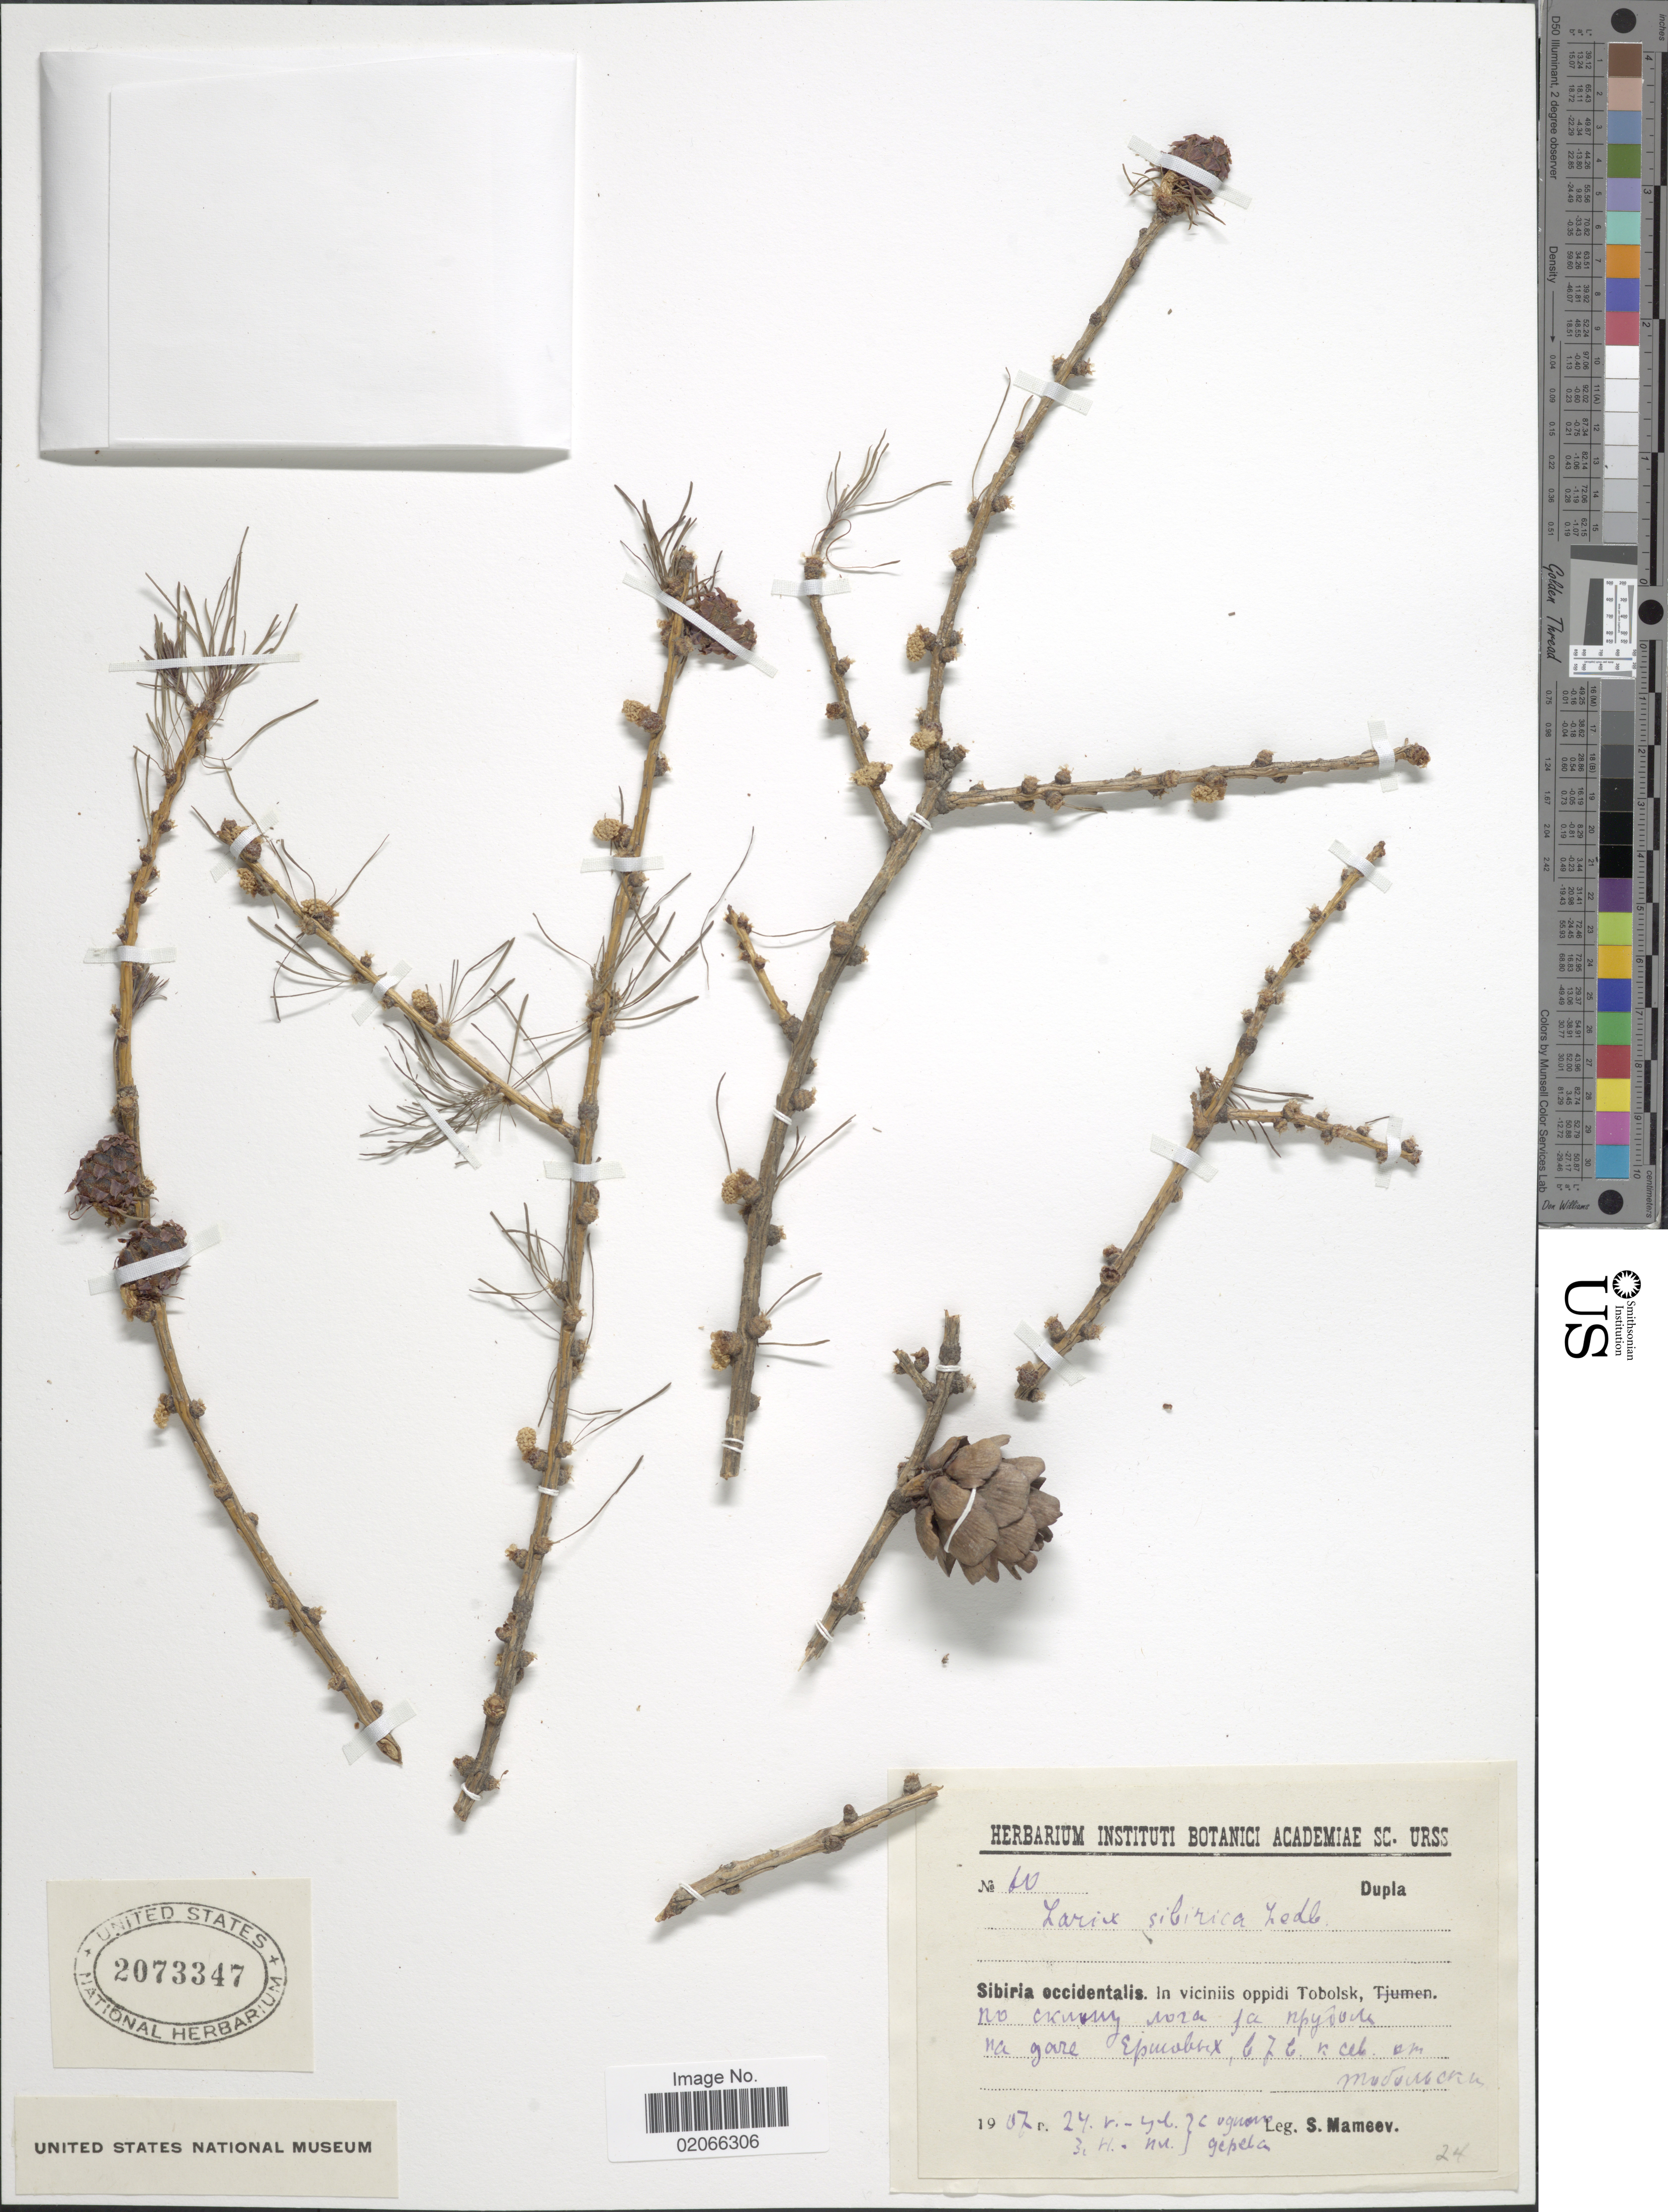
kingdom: Plantae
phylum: Tracheophyta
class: Pinopsida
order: Pinales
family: Pinaceae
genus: Larix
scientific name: Larix sibirica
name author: Ledeb.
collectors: S. Mameev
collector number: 60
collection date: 1907-05-24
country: Russian Federation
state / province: Tyumen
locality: Sibiria occidentalis, in viciniis oppidi Tobolsk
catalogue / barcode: US 2073347